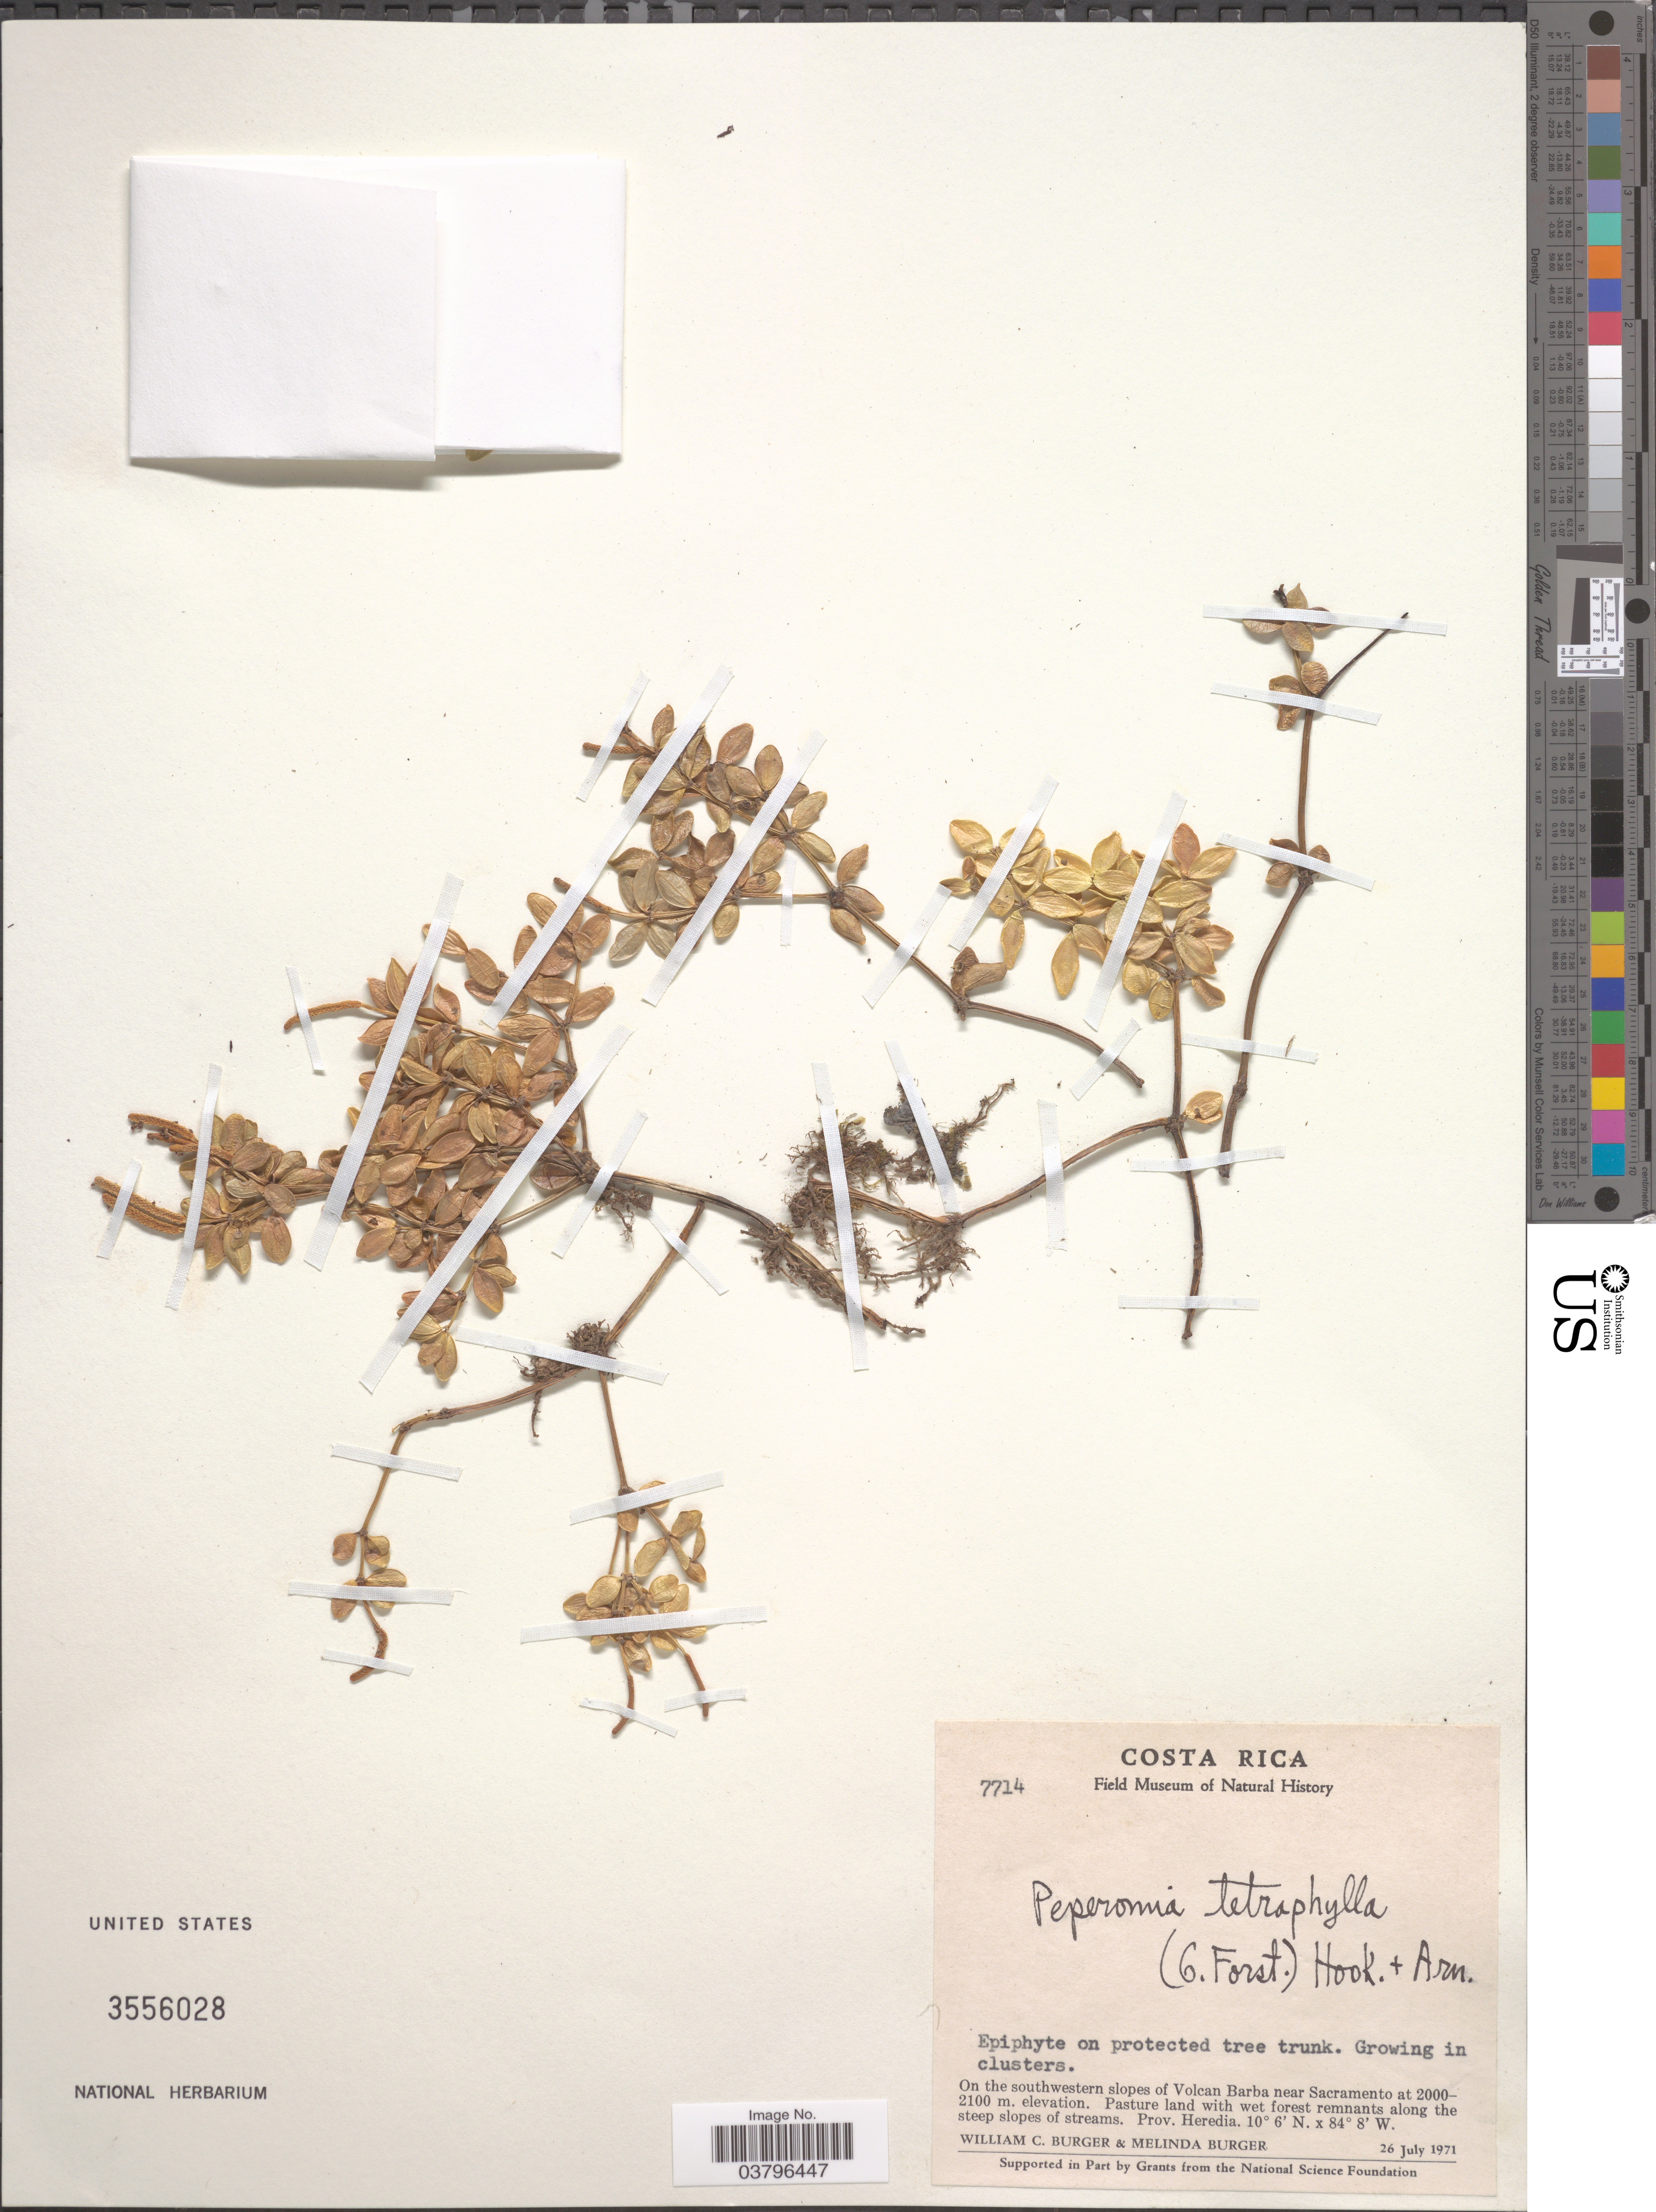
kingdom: Plantae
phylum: Tracheophyta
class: Magnoliopsida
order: Piperales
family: Piperaceae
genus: Peperomia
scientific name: Peperomia tetraphylla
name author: (G. Forst.) Hook. & Arn.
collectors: W. Burger & M. Burger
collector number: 7714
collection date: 1971-07-26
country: Costa Rica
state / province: Heredia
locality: On the southwestern slopes of Volcan Barba near Sacramento .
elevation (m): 2000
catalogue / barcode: US 3556028